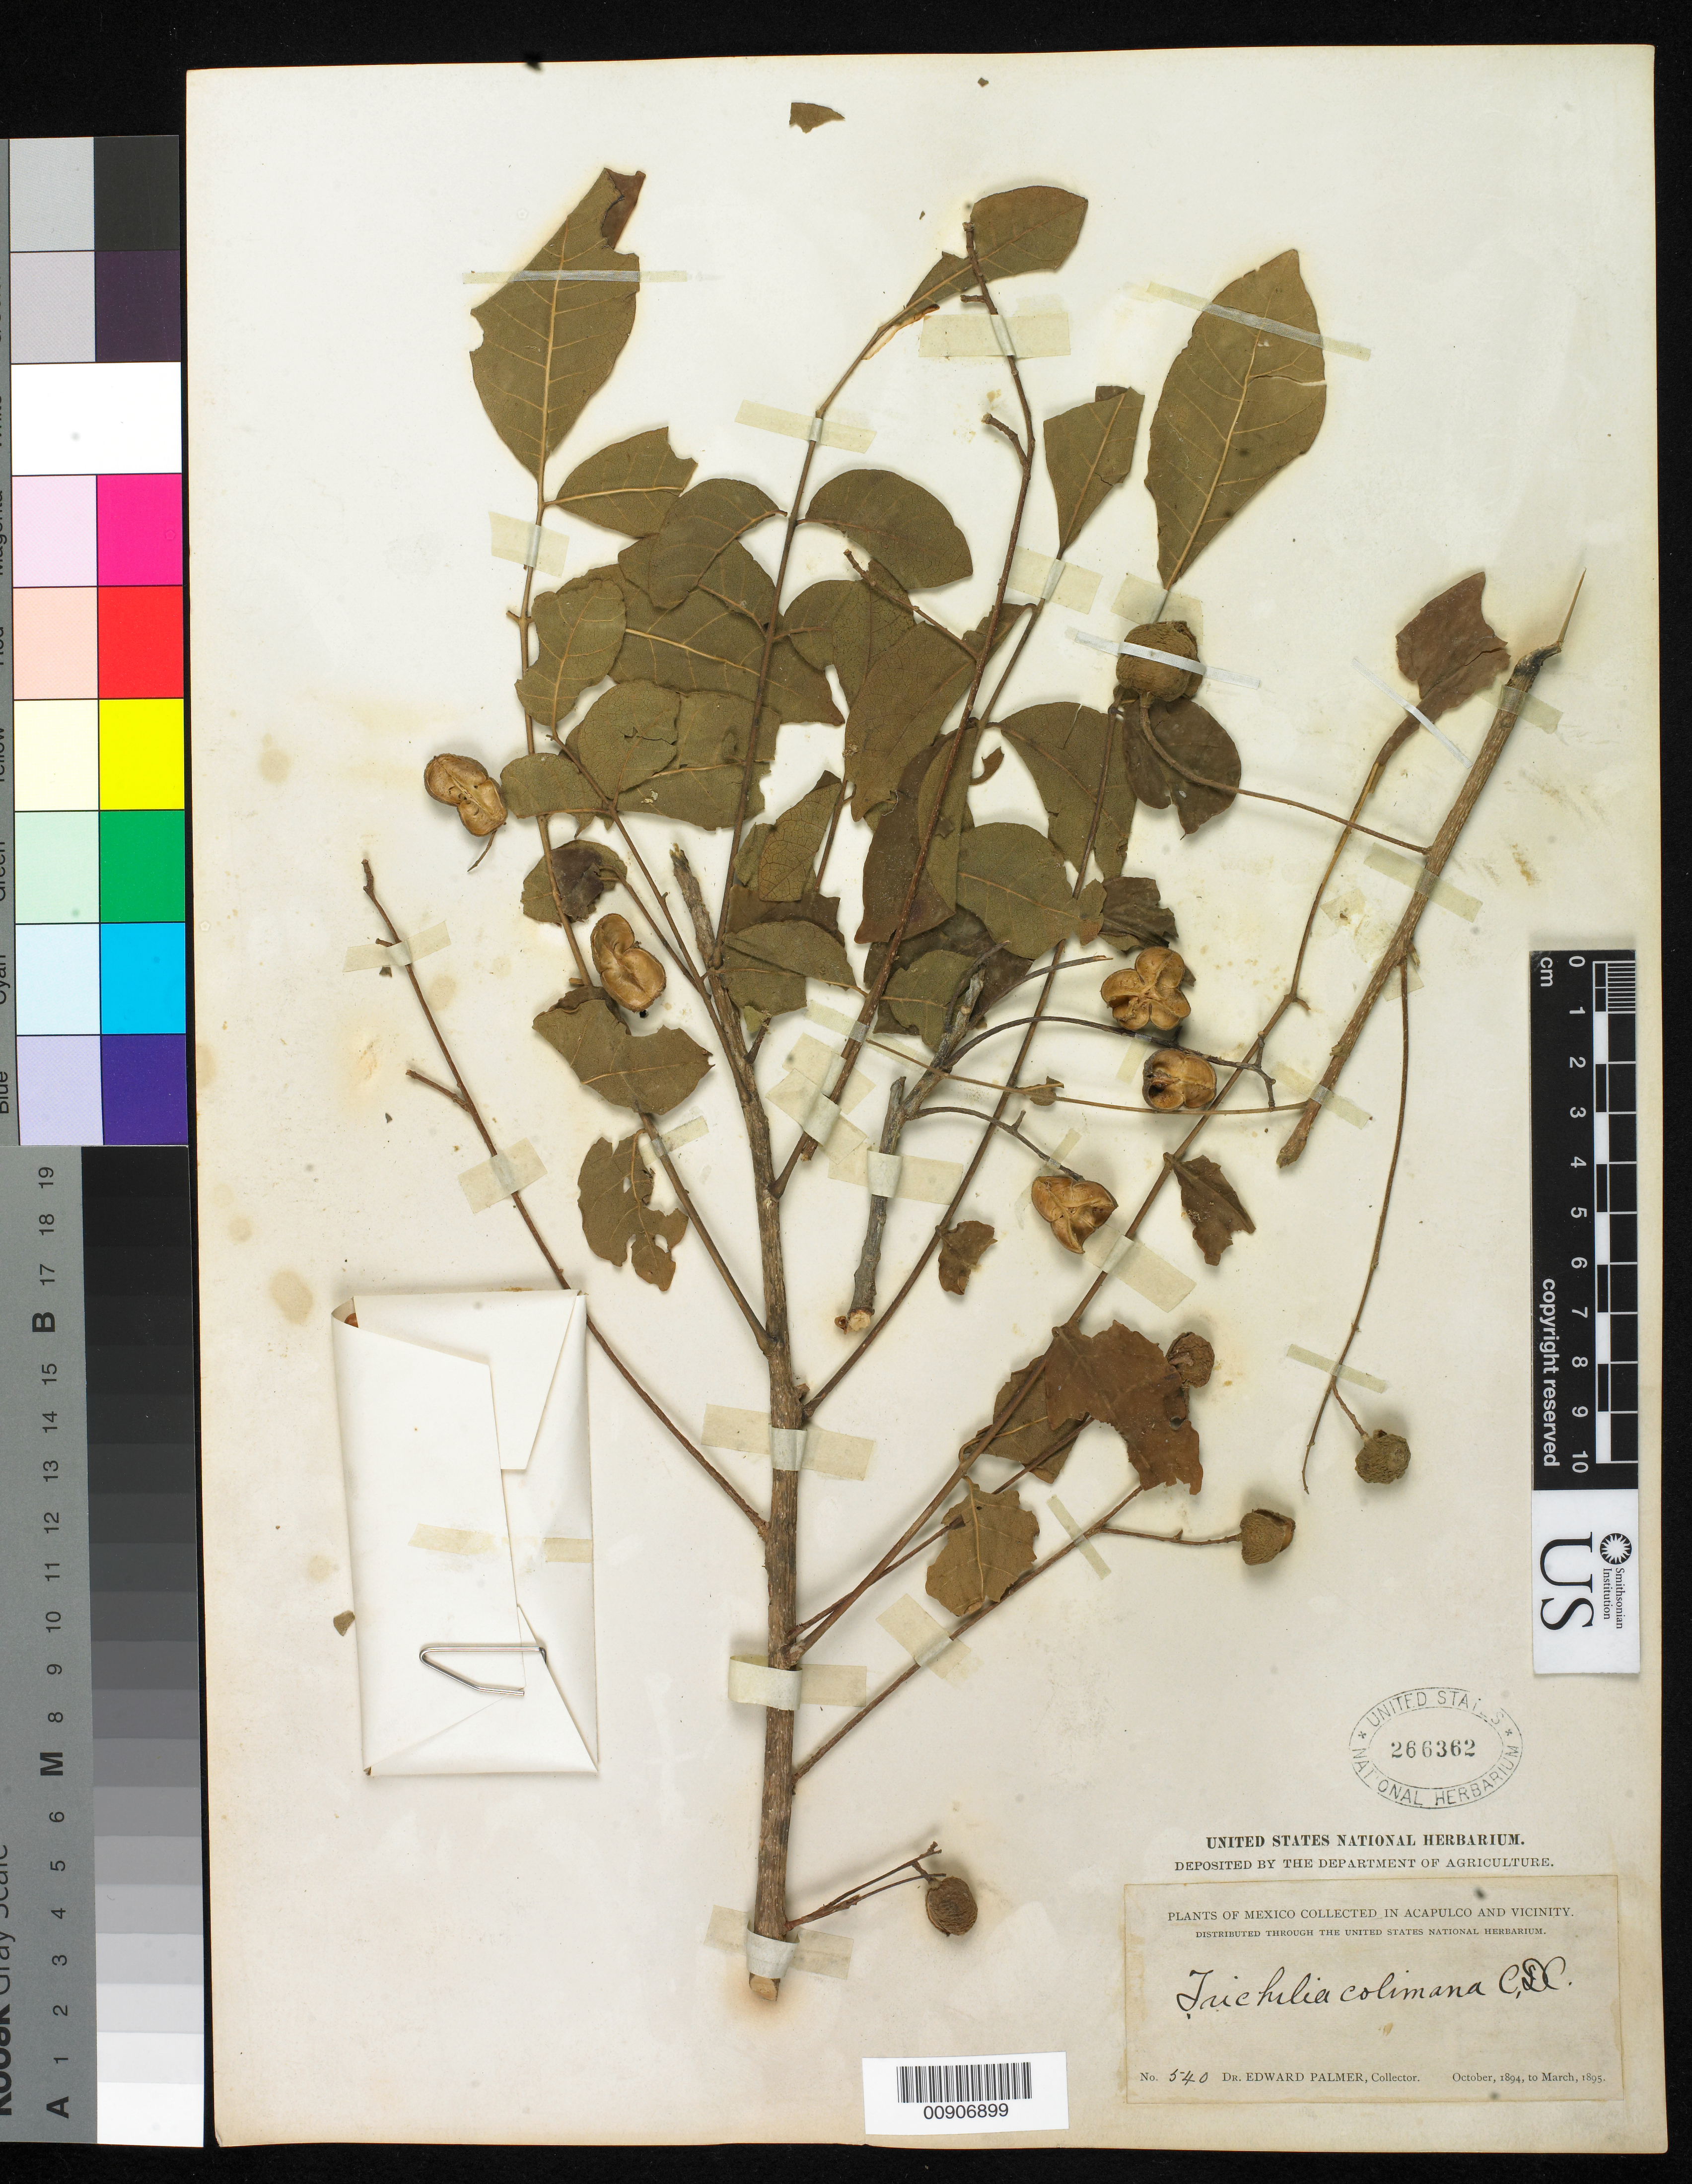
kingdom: Plantae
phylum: Tracheophyta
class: Magnoliopsida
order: Sapindales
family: Meliaceae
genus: Trichilia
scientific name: Trichilia colimana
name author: C. DC.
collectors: E. Palmer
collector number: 540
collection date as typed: Oct 1894 to -- Mar 1895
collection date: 1894-10/1895-03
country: Mexico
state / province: Guerrero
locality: Acapulco, Guerrero and vicinity.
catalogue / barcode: US 266362